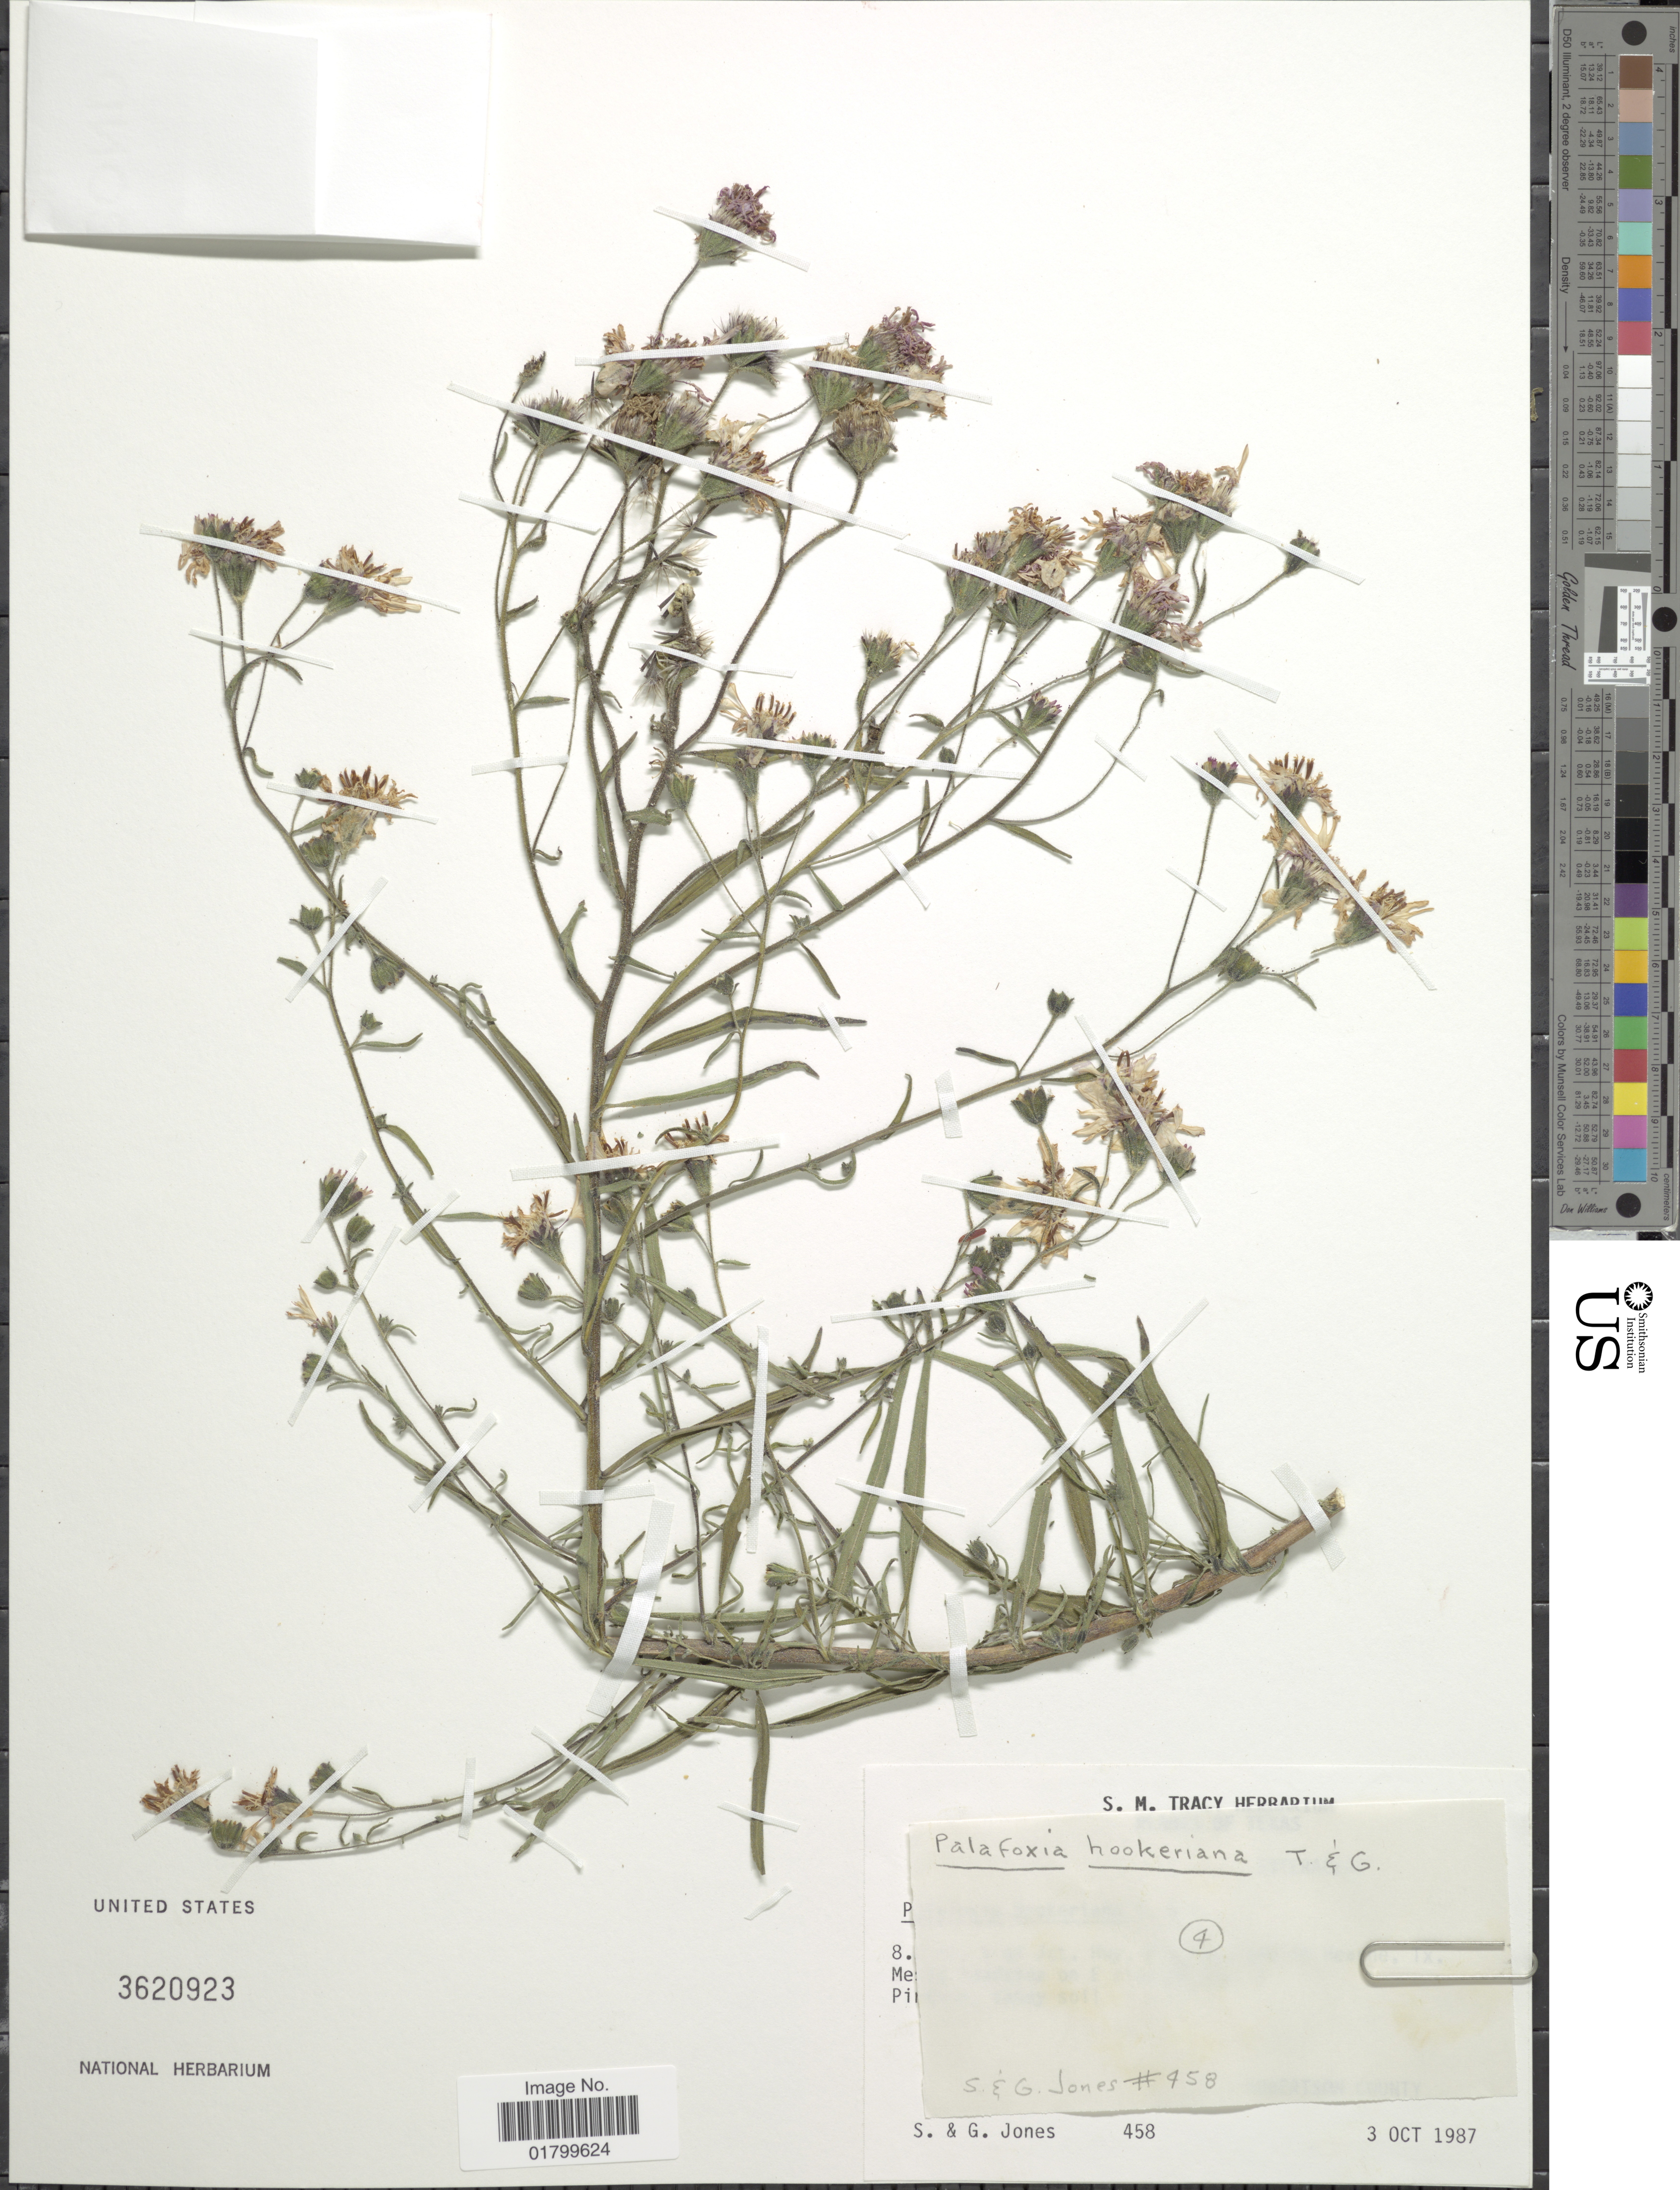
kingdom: Plantae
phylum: Tracheophyta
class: Magnoliopsida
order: Asterales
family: Asteraceae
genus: Palafoxia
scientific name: Palafoxia hookeriana var. hookeriana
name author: Torr. & A. Gray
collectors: S. Jones & G. Jones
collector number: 458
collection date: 1987-10-30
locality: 8 [illegible text]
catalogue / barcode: US 3620923